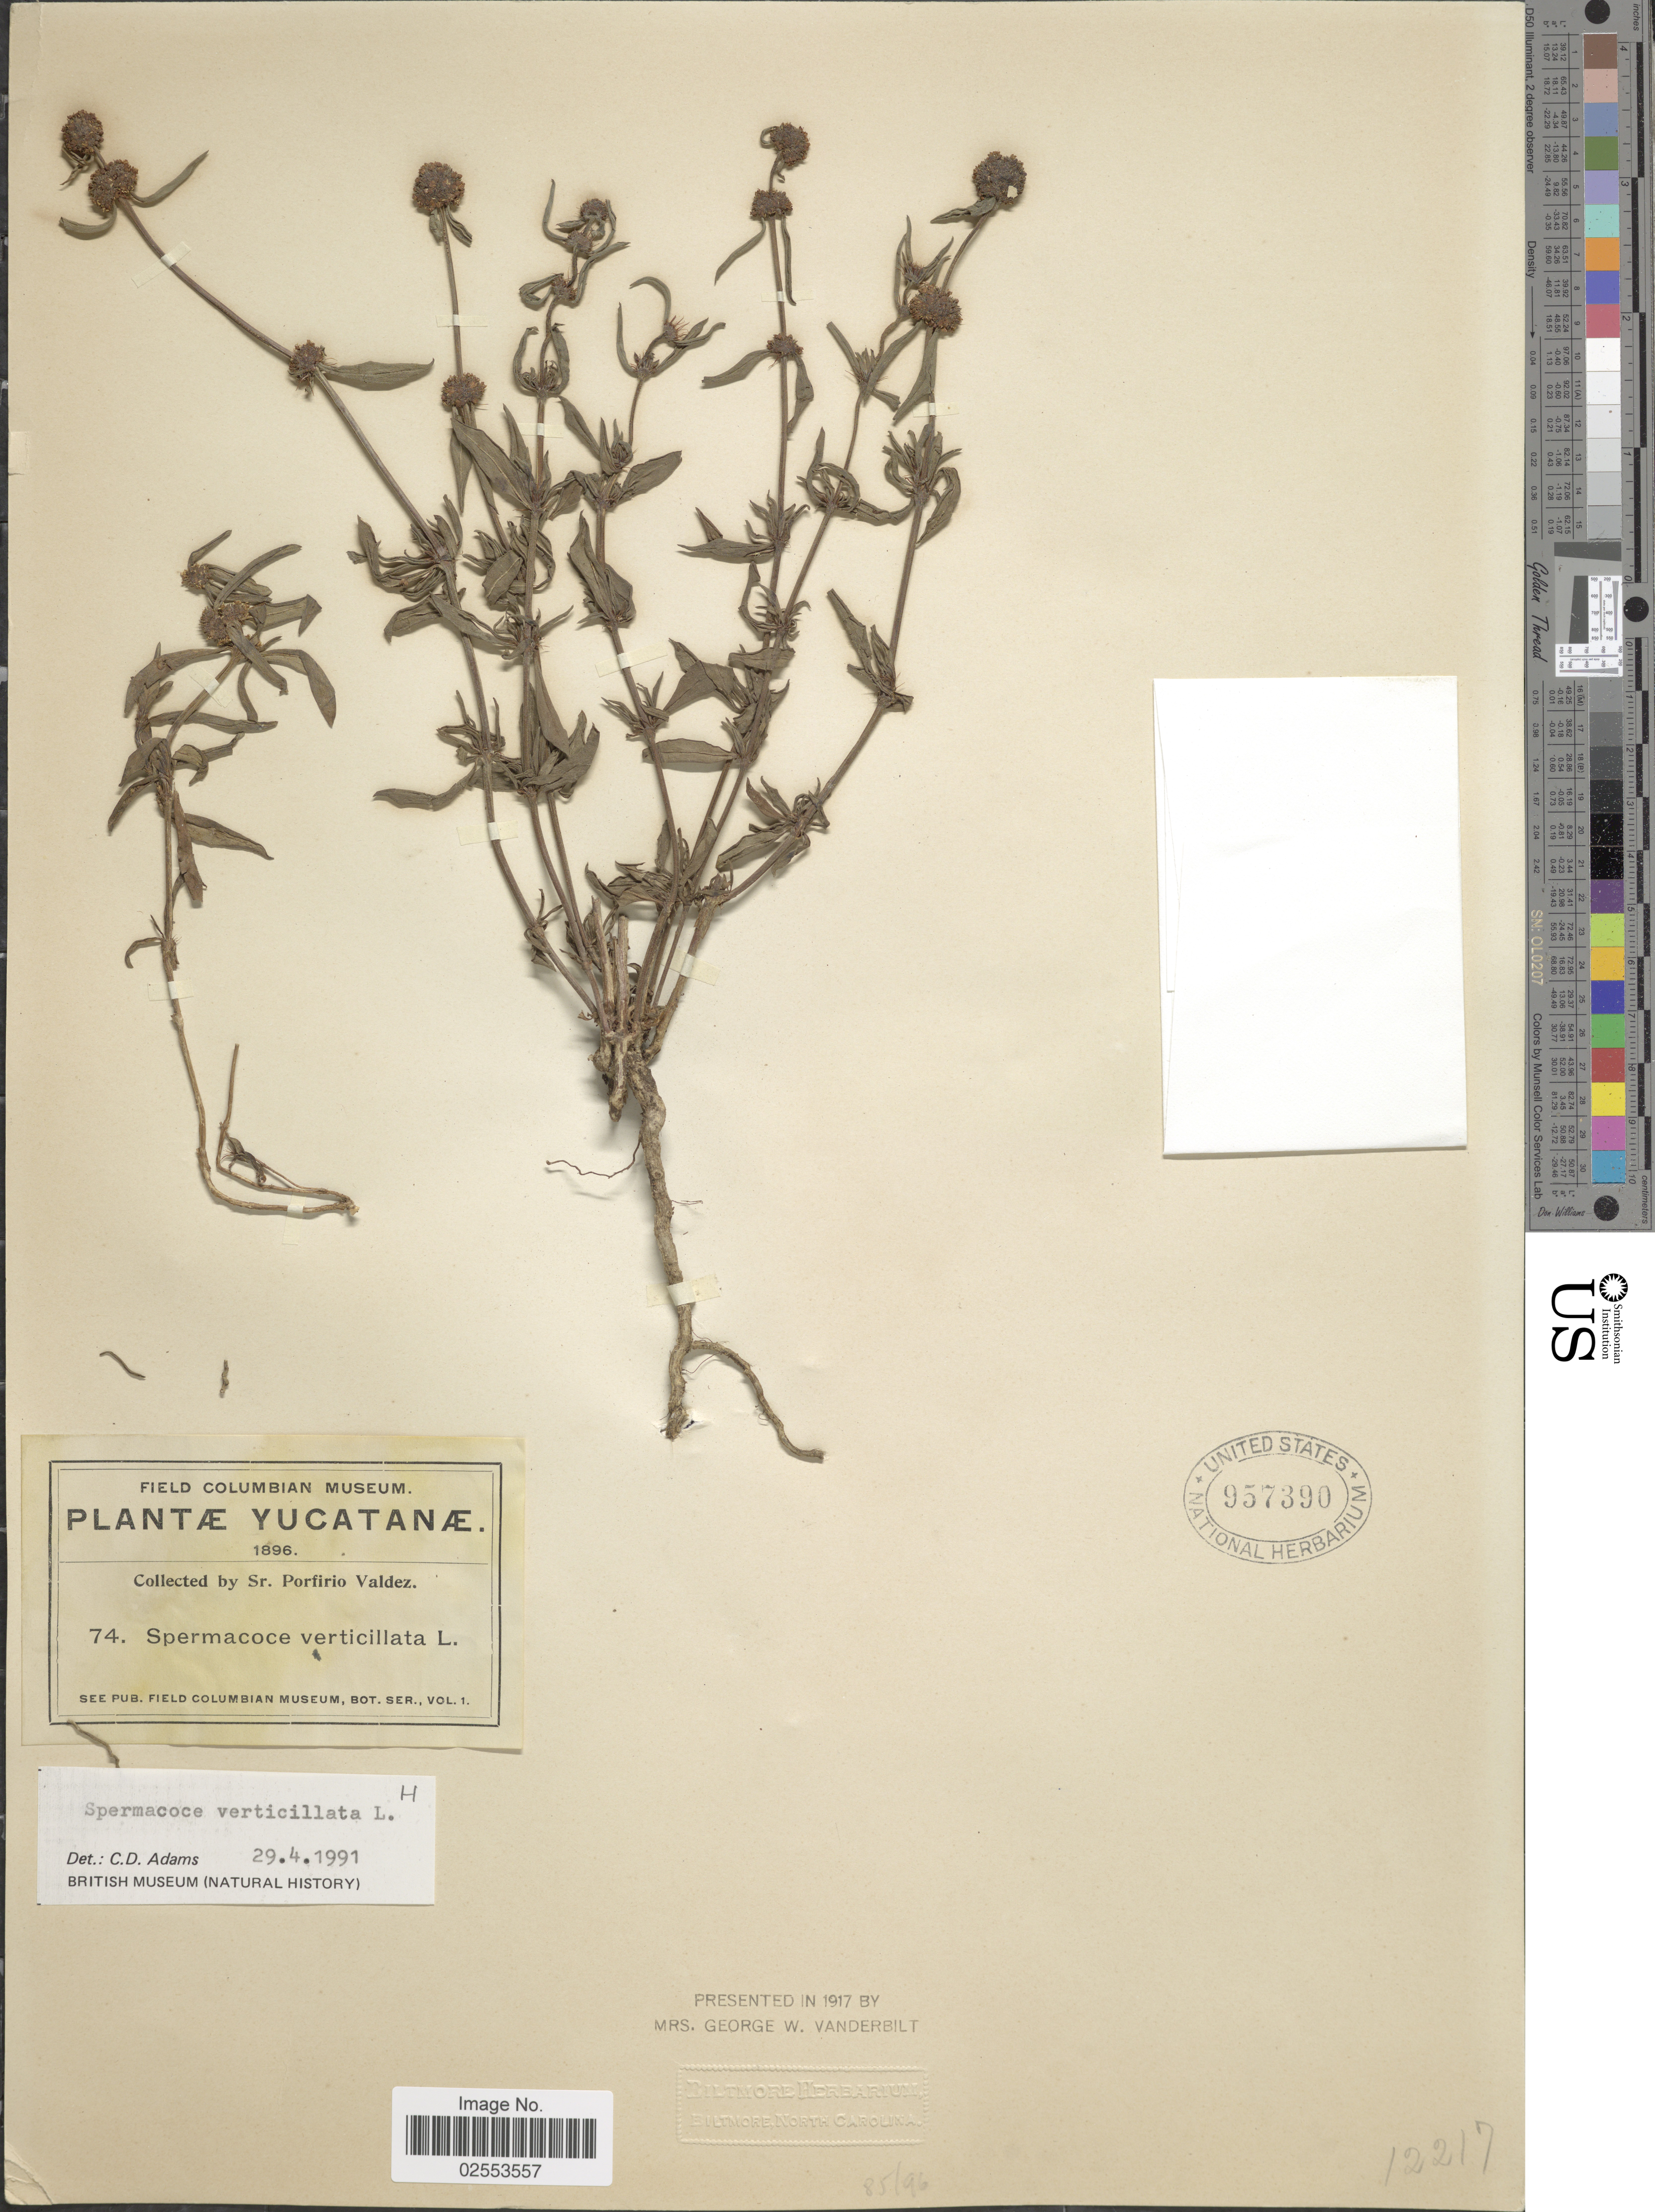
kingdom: Plantae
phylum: Tracheophyta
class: Magnoliopsida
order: Gentianales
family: Rubiaceae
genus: Spermacoce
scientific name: Spermacoce verticillata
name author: L.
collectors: P. Valdez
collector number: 74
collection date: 1896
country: Mexico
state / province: Yucatán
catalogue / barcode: US 957390